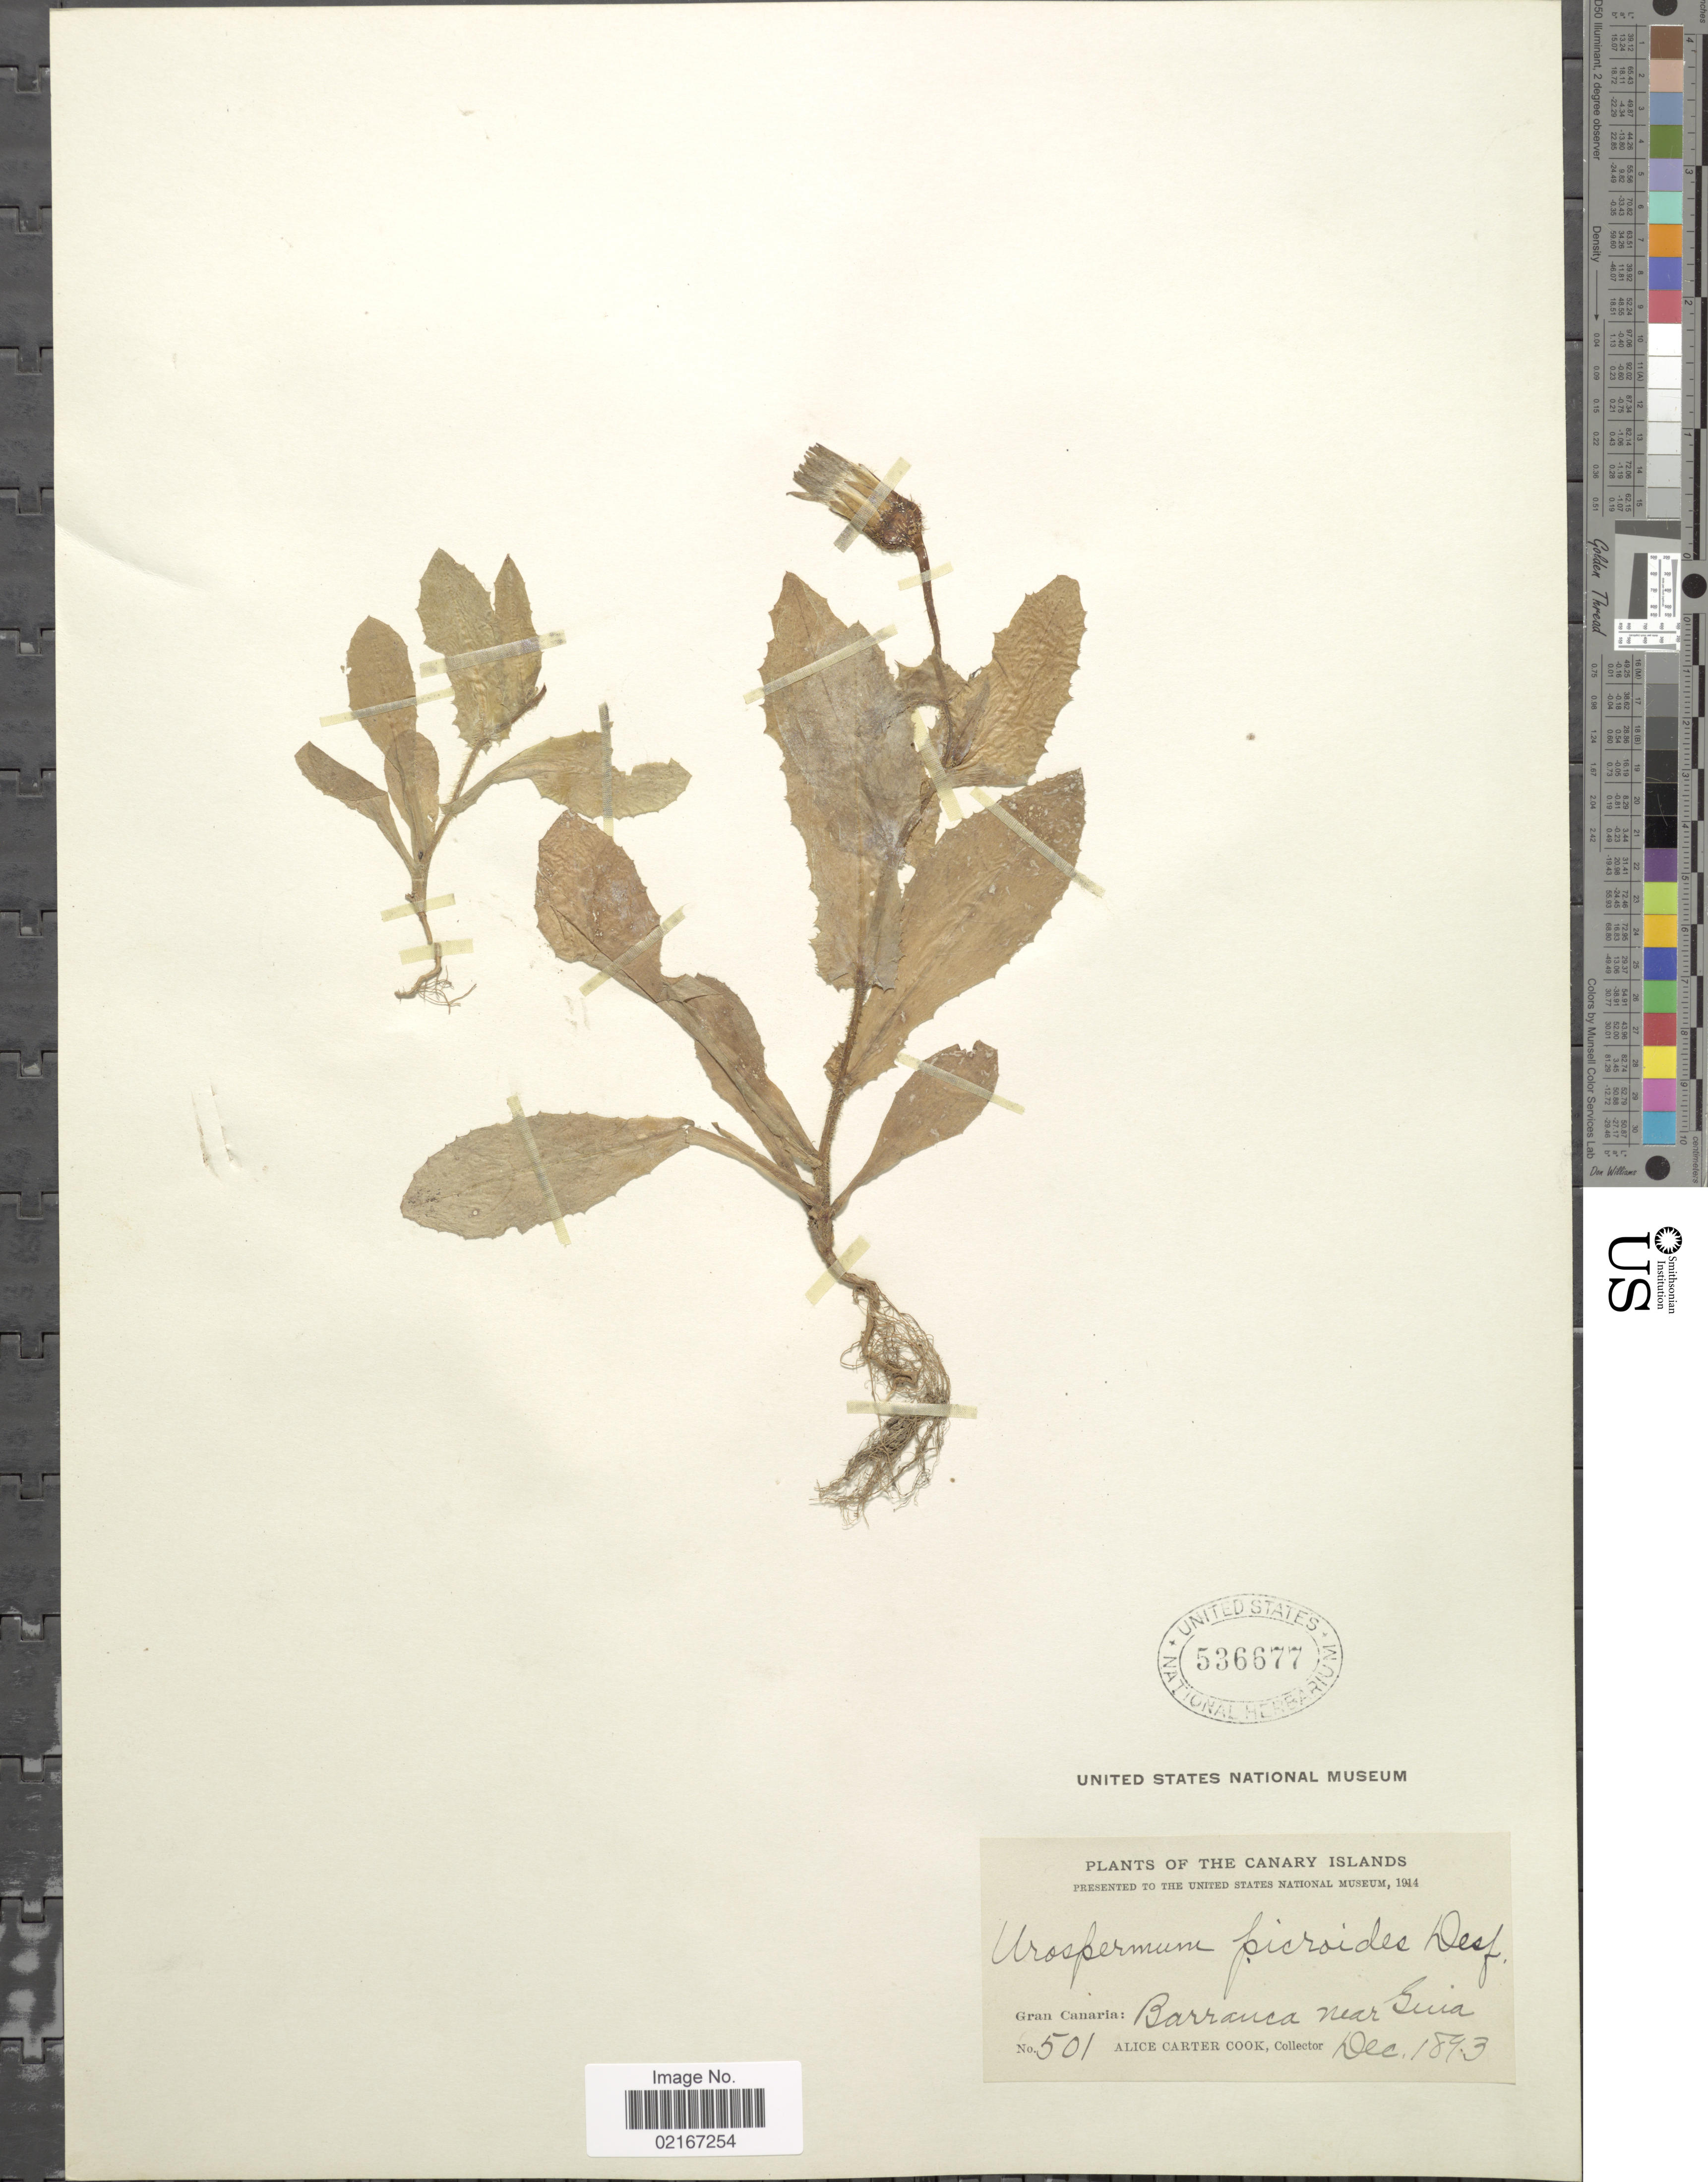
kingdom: Plantae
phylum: Tracheophyta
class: Magnoliopsida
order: Asterales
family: Asteraceae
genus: Urospermum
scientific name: Urospermum picroides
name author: (L.) F.W. Schmidt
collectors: Alice C. Cook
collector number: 501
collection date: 1893-12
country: Spain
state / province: Canarias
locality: The Canary Islands, Gran Canarias, Barranca near Guia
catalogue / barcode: US 536677